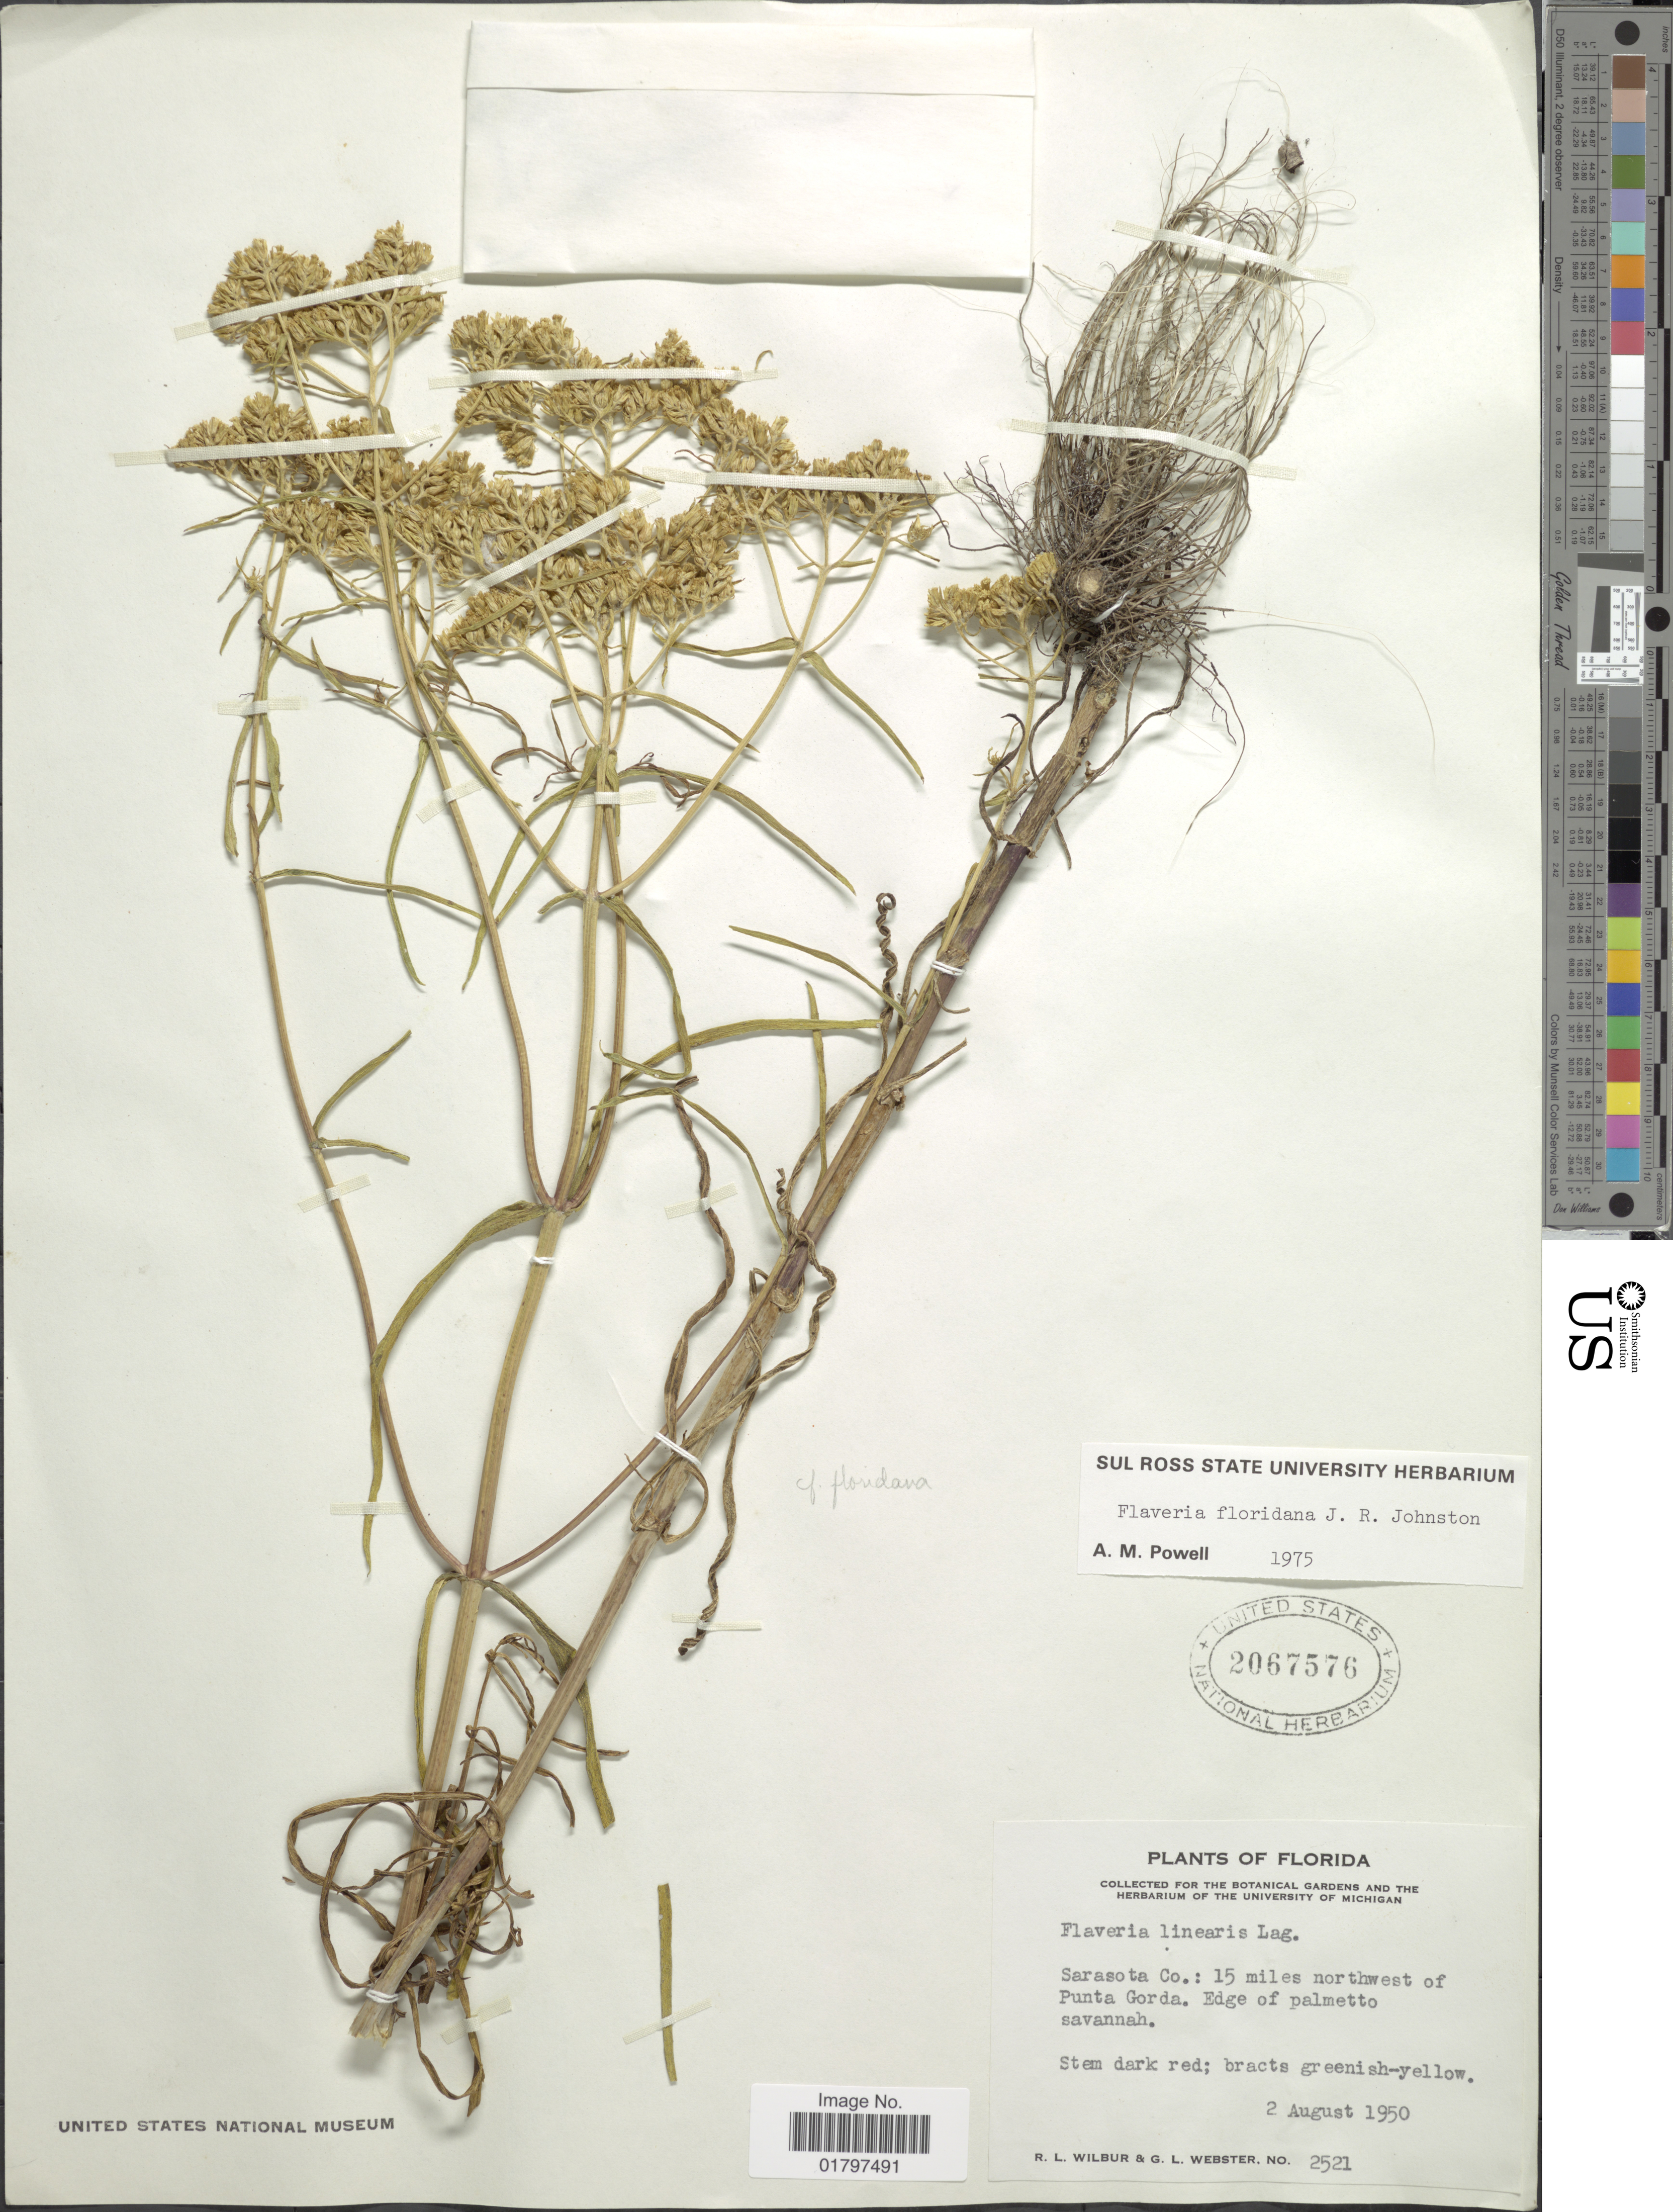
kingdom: Plantae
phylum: Tracheophyta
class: Magnoliopsida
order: Asterales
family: Asteraceae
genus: Flaveria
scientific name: Flaveria floridana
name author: J.R. Johnst.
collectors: R. L. Wilbur & G. L. Webster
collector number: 2521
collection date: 1950-08-02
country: United States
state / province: Florida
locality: Sarasota Co.: 15 miles northwest of Punta Gorda. Edge of palmetto savannah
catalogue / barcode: US 2067576